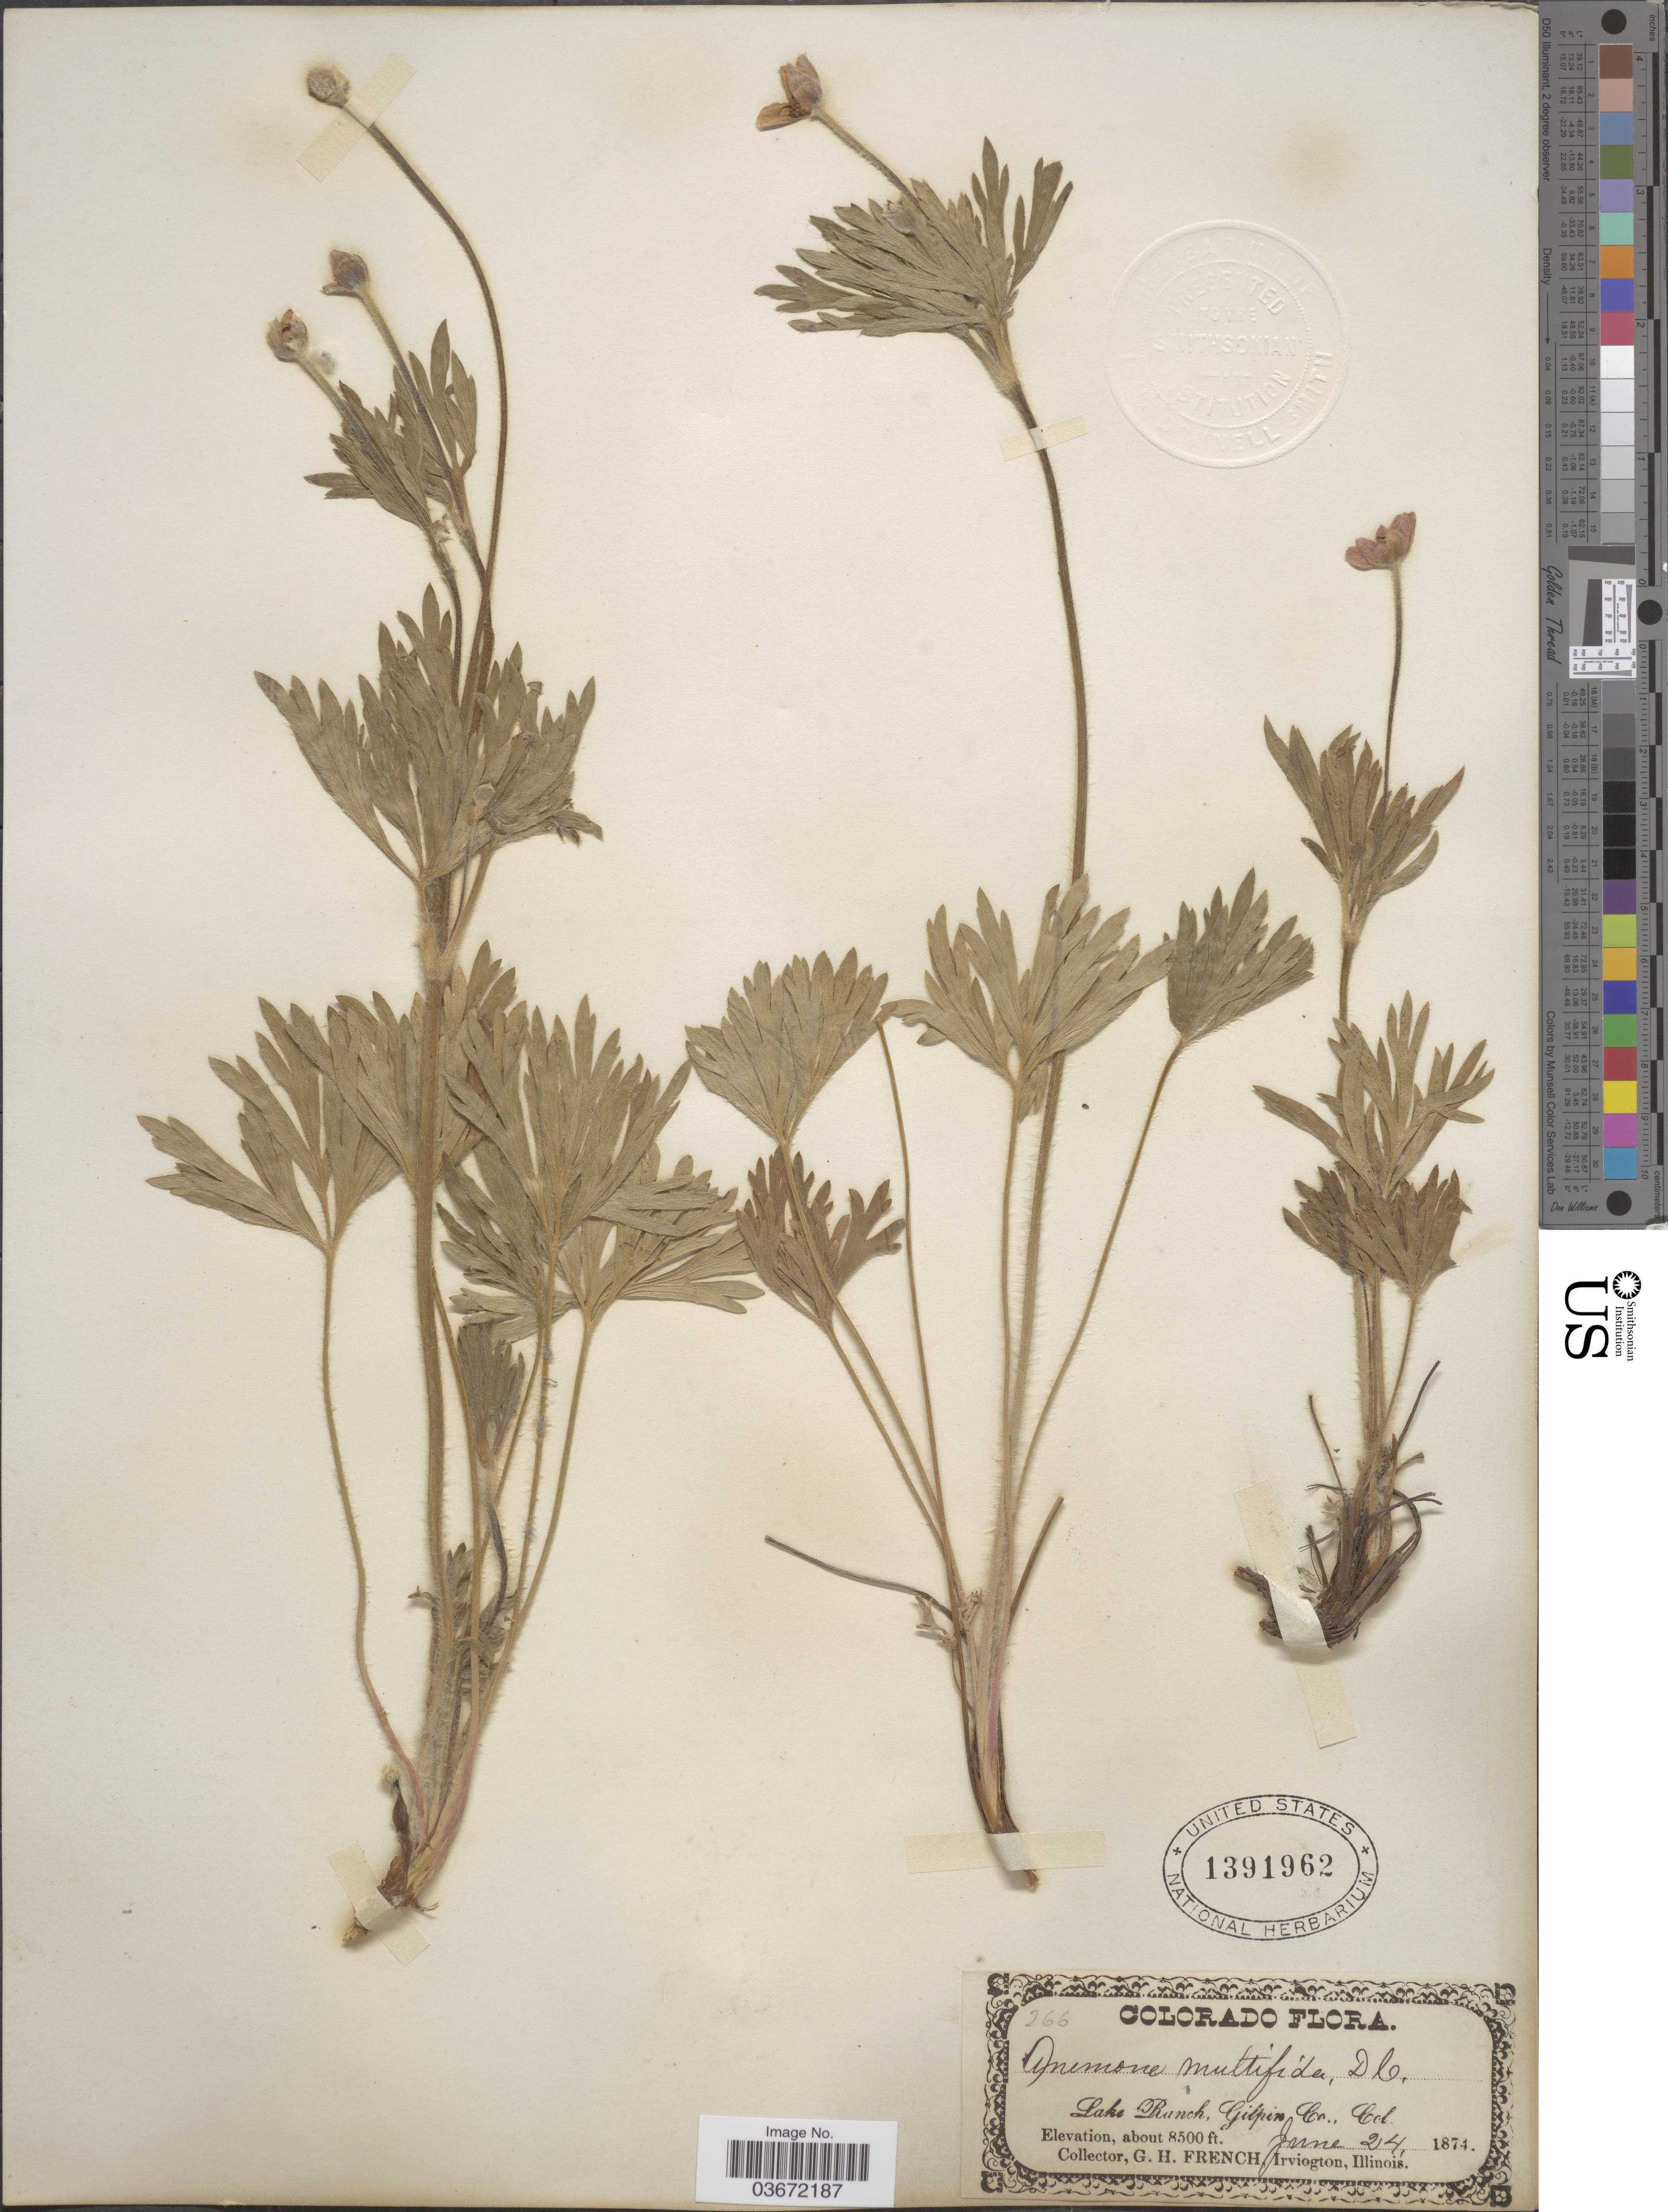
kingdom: Plantae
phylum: Tracheophyta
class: Magnoliopsida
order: Ranunculales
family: Ranunculaceae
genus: Anemone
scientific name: Anemone multifida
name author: Poir.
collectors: G. H. French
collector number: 266?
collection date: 1874-06-24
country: United States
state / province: Colorado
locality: Lake Ranch, Gilpin Cr.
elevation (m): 2591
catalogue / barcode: US 1391962